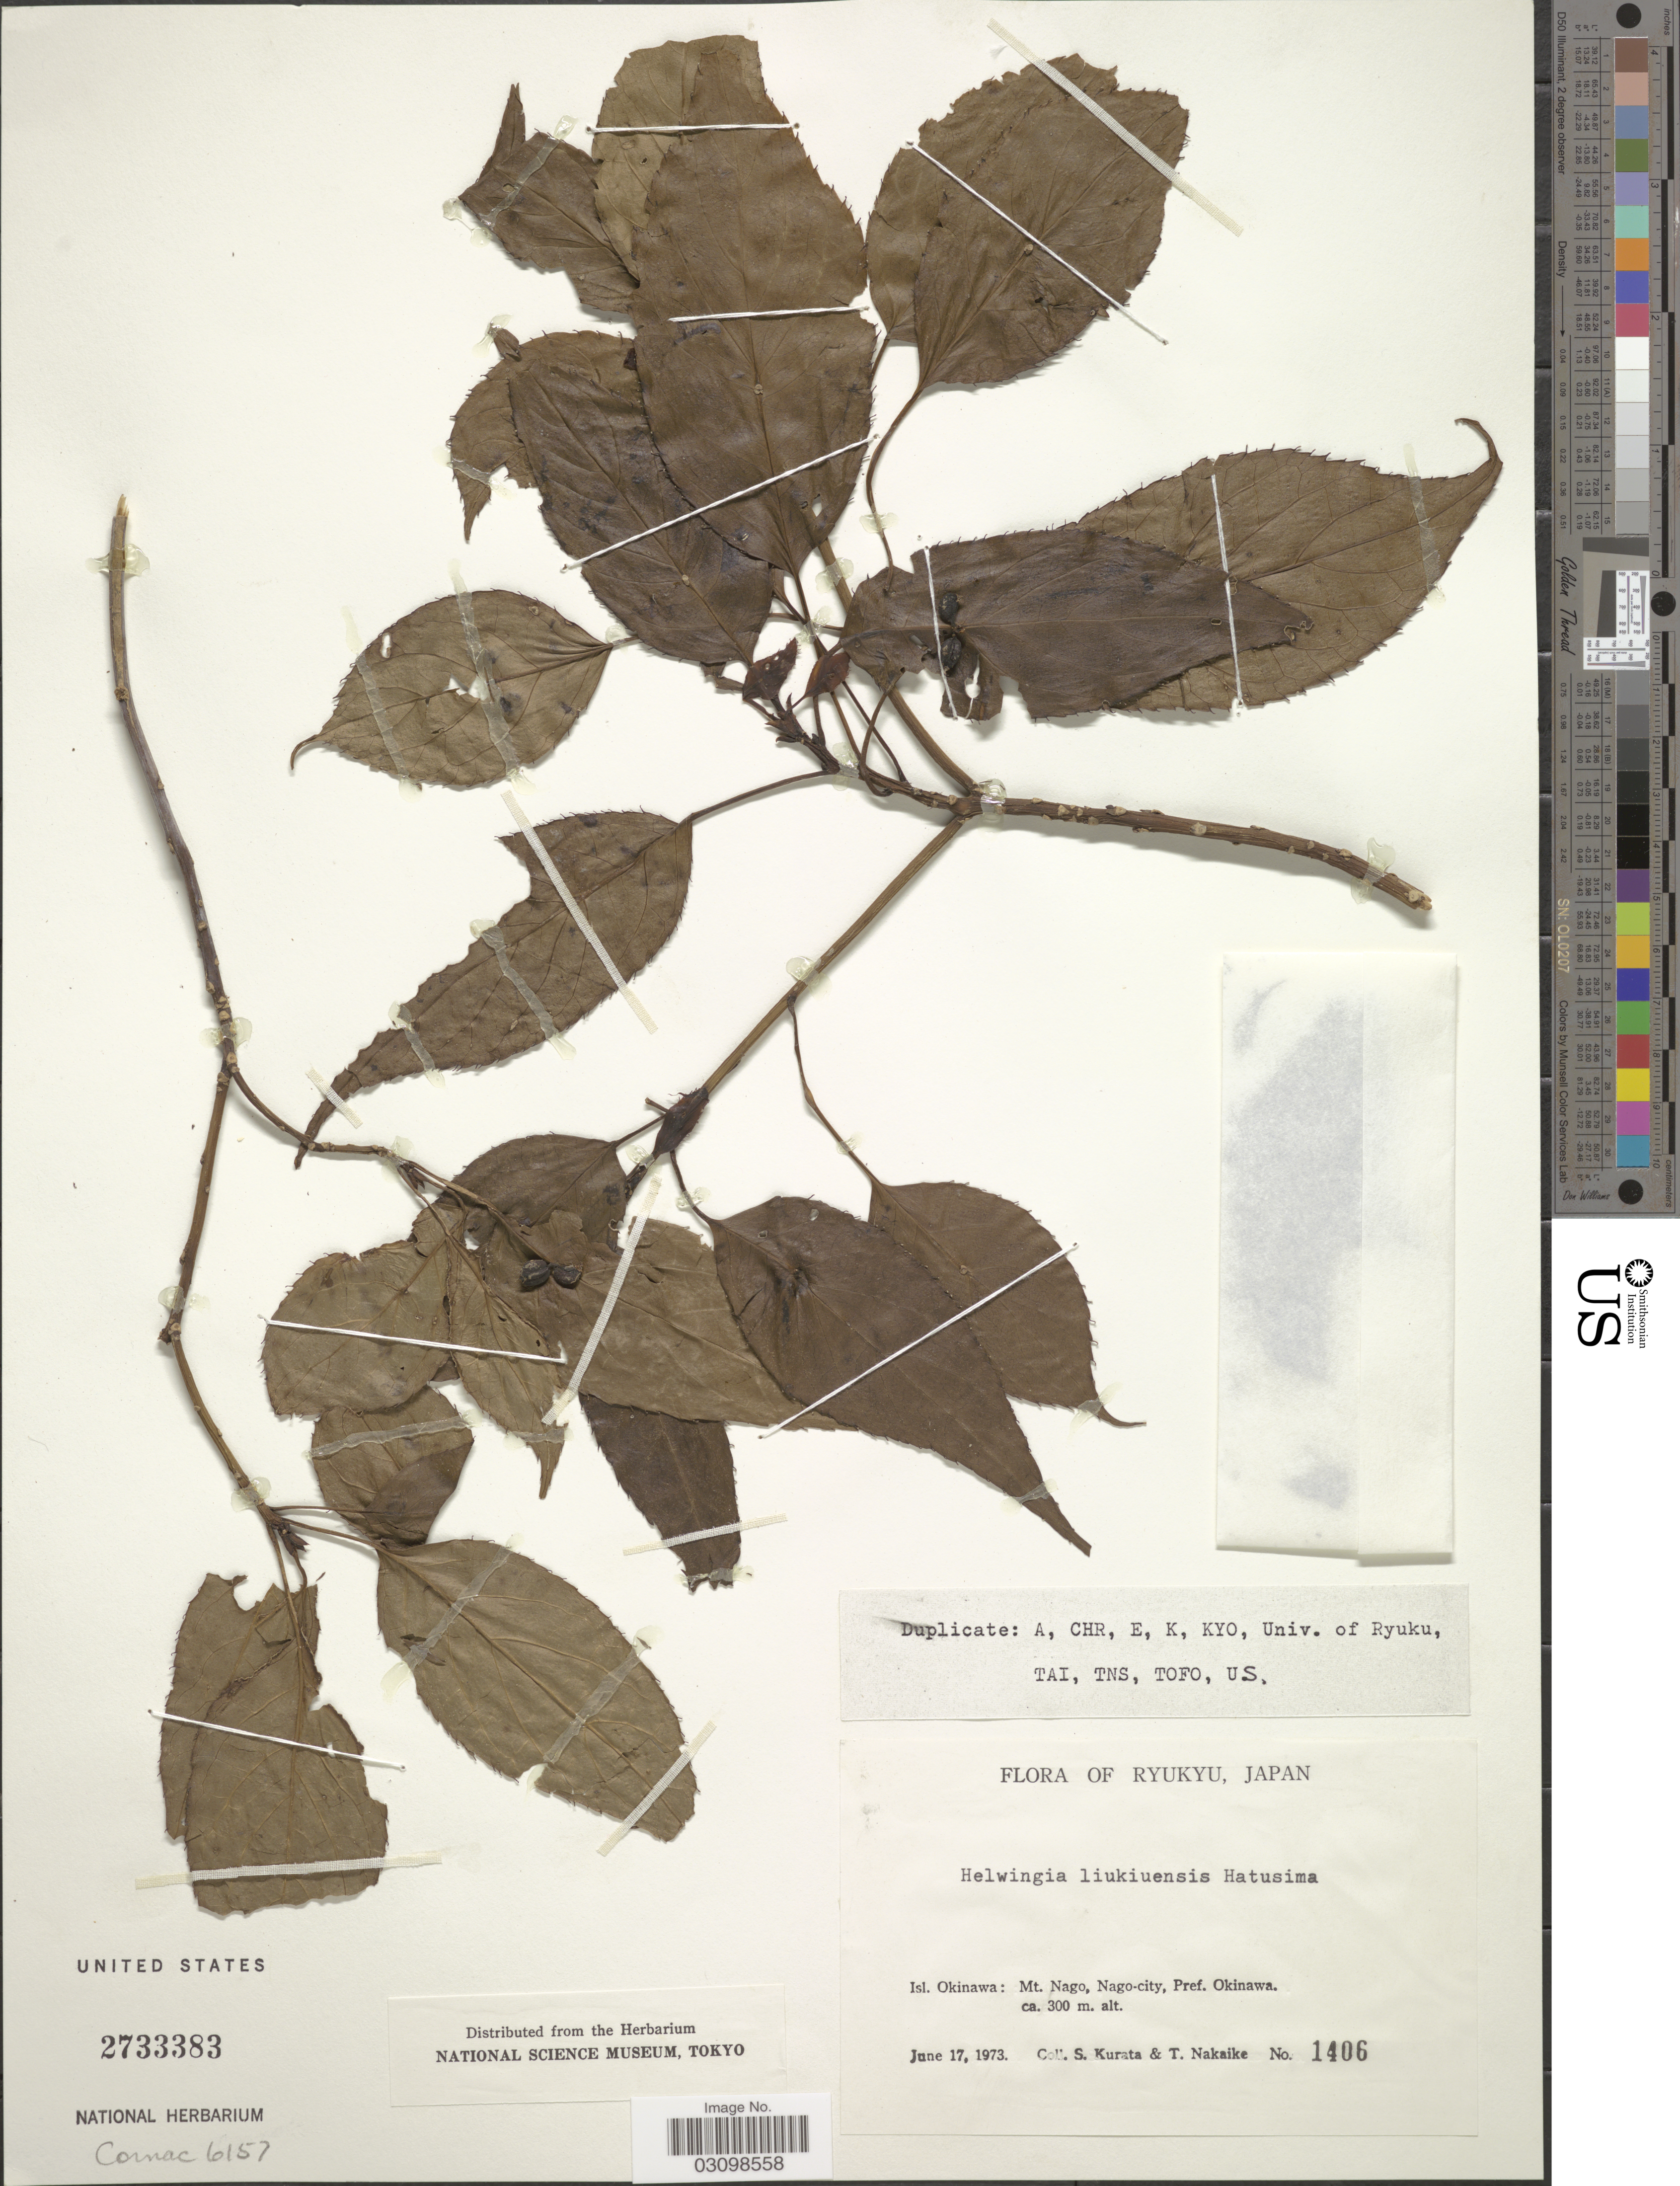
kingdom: Plantae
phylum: Tracheophyta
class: Magnoliopsida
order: Aquifoliales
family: Helwingiaceae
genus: Helwingia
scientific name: Helwingia liukiuensis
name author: Hatus.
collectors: Sa. Kurata & T. Nakaike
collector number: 1406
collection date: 1973-06-17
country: Japan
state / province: Okinawa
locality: Ryukyu, Isl. Okinawa: Mt. Nago, Nago-city, Pref. Okinawa.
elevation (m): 300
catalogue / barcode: US 2733383